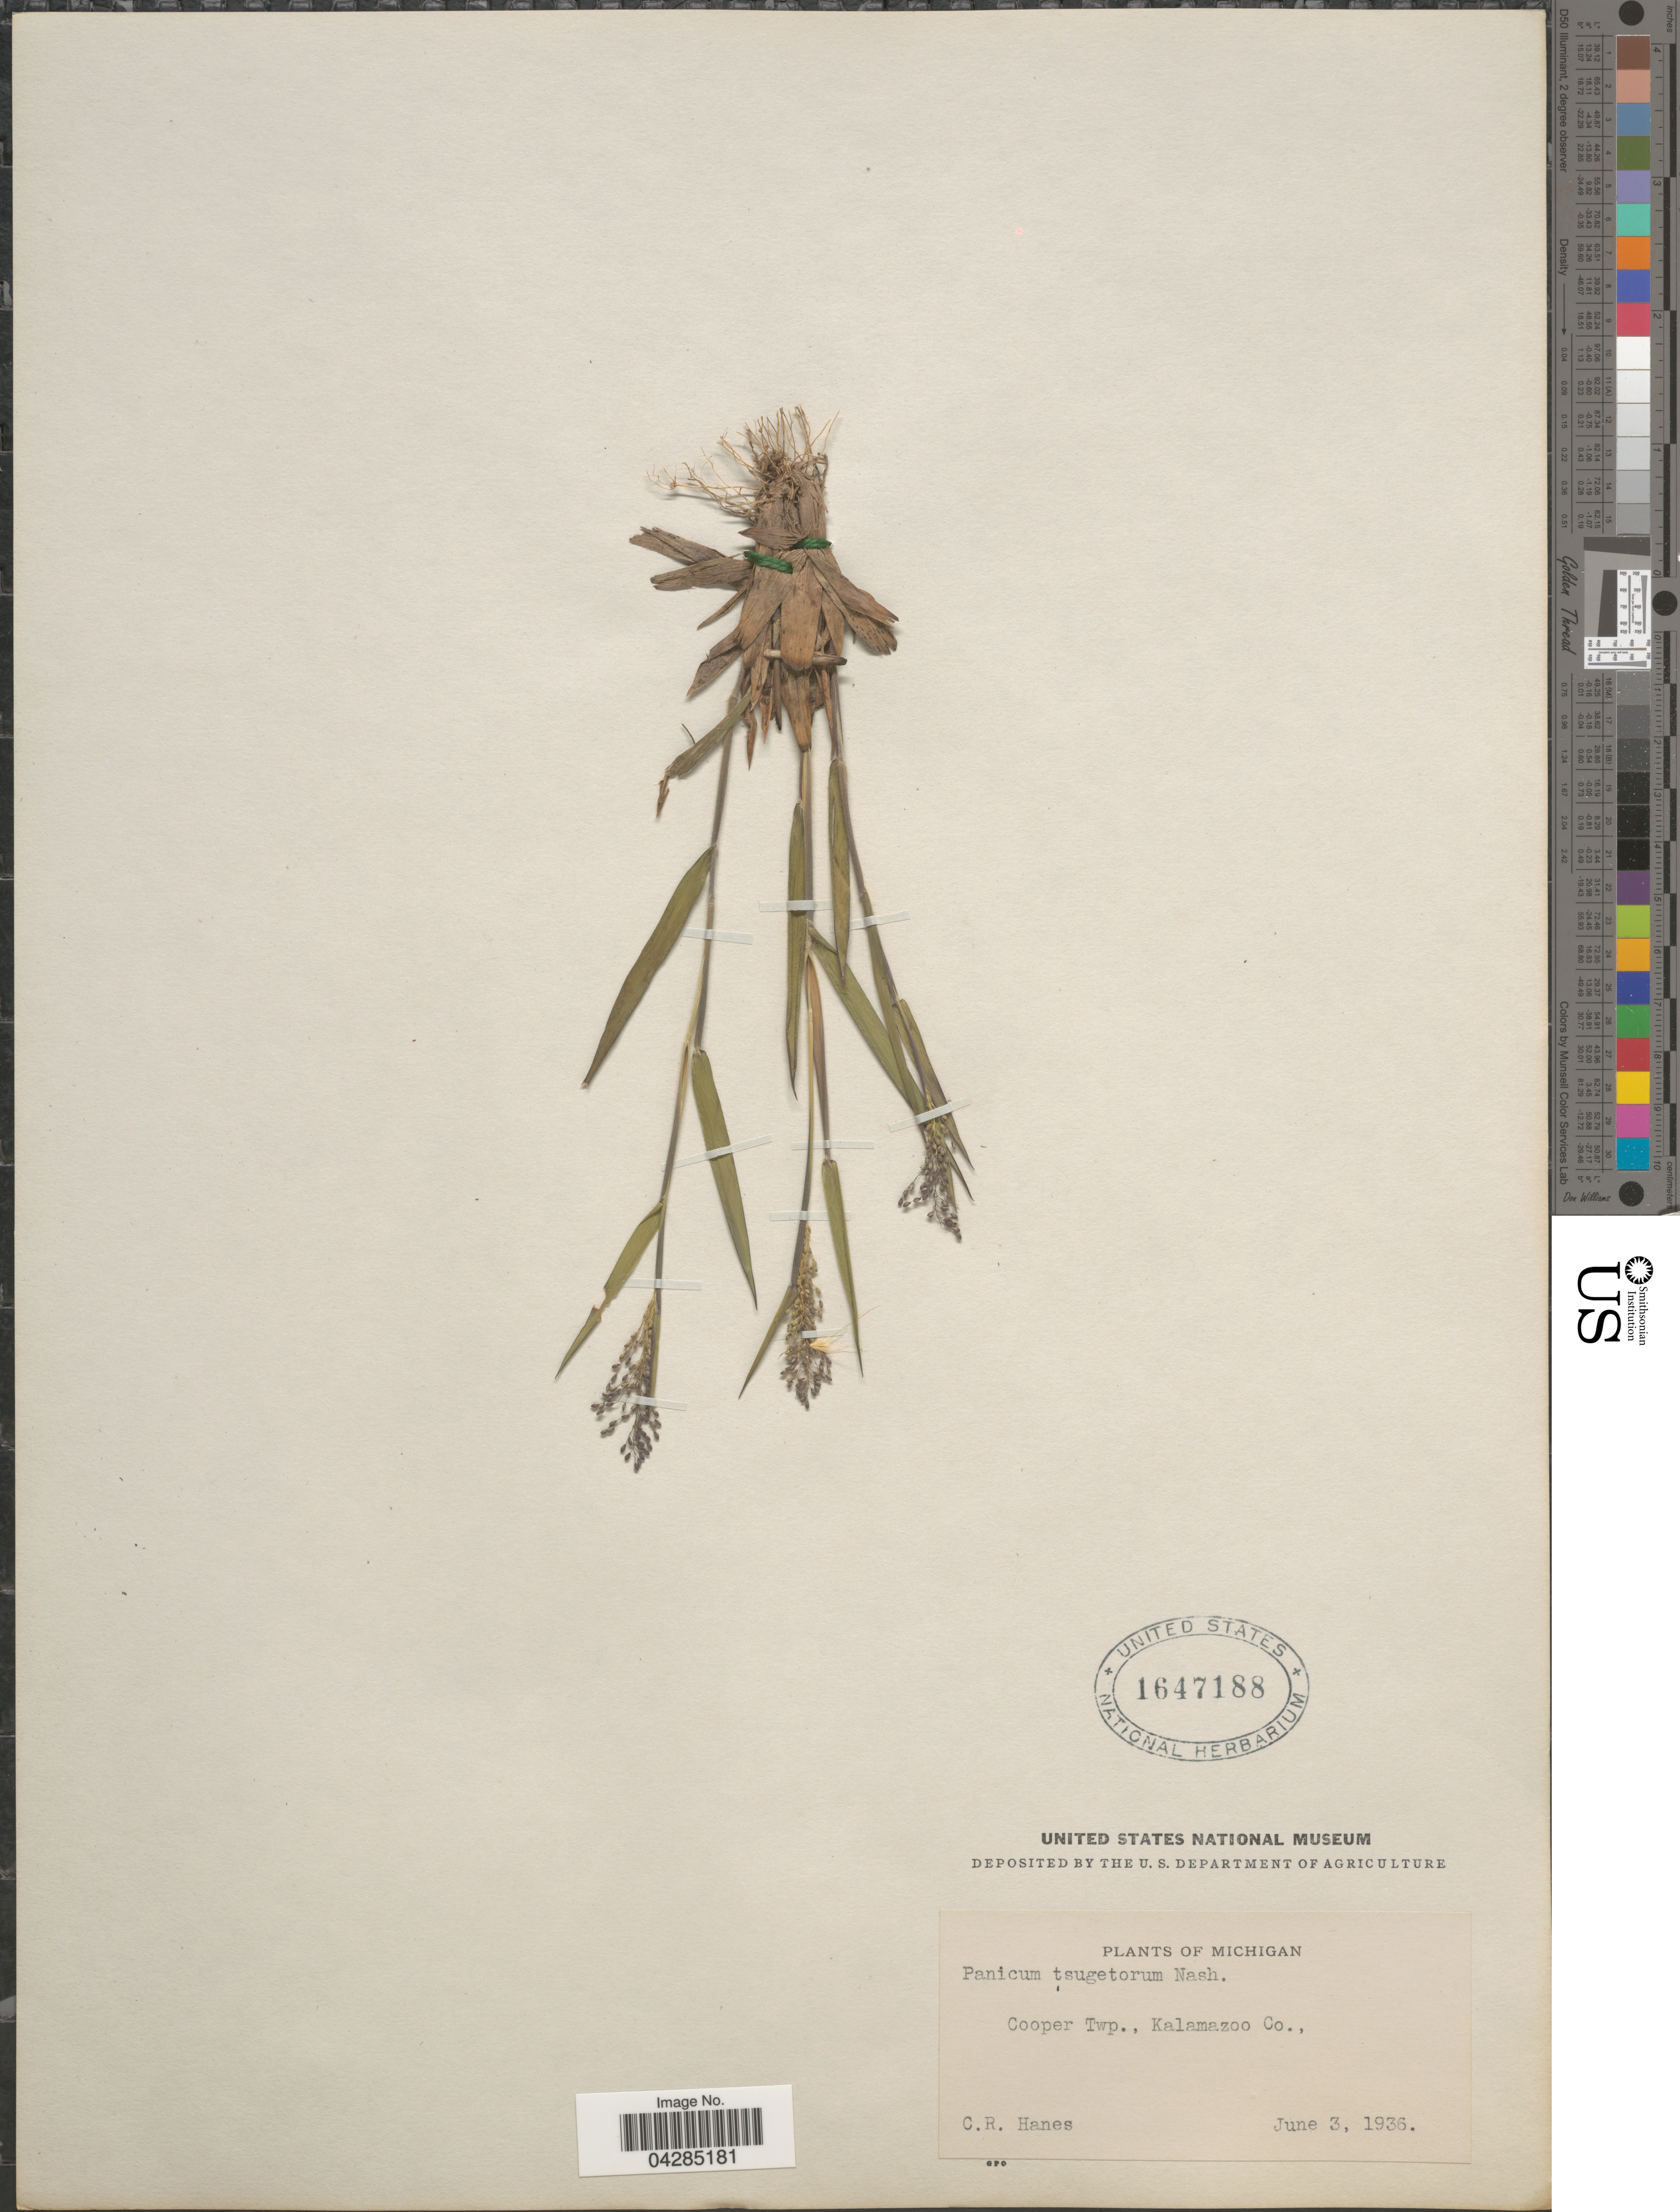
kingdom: Plantae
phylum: Tracheophyta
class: Liliopsida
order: Poales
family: Poaceae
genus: Dichanthelium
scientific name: Dichanthelium portoricense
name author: (Desv. ex Ham.) B.F. Hansen & Wunderlin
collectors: C. Hanes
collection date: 1936-06-03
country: United States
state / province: Michigan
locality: Cooper Twp., Kalamazoo Co.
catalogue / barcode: US 1647188